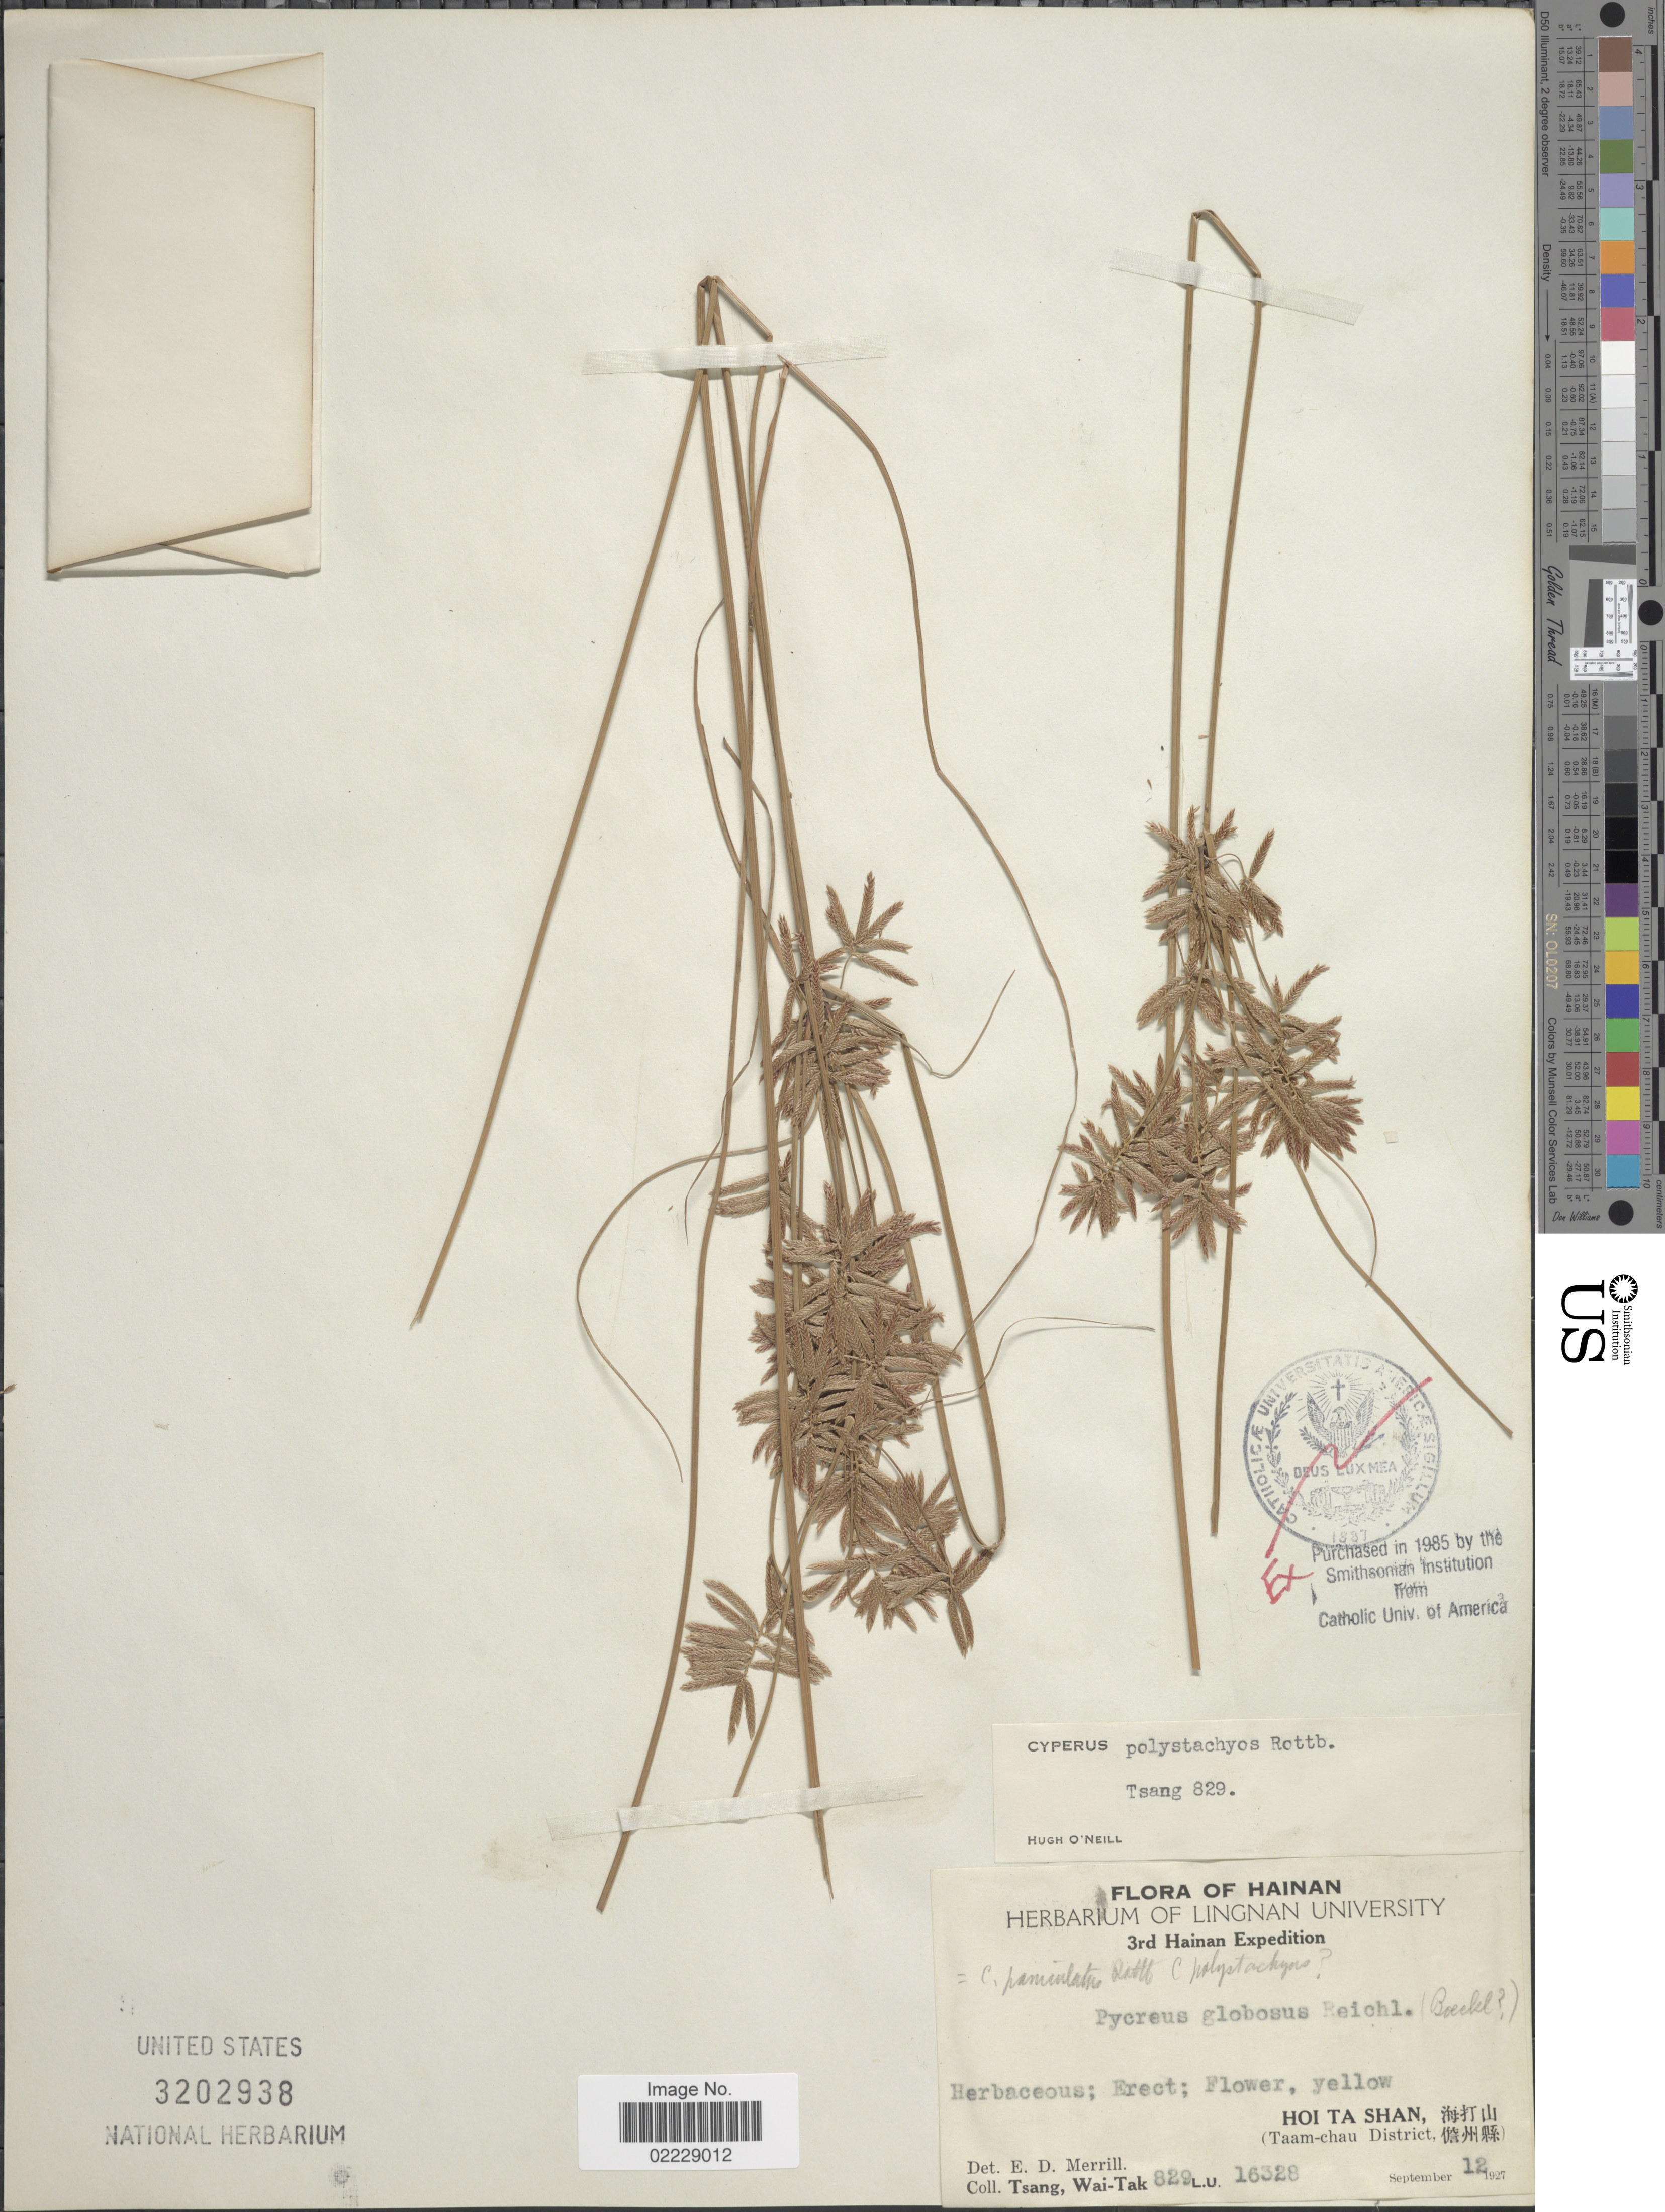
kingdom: Plantae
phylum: Tracheophyta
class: Liliopsida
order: Poales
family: Cyperaceae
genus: Cyperus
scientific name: Cyperus polystachyos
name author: Rottb.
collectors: W. T. Tsang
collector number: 829/L.U. 16328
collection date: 1927-09-12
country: China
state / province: Hainan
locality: Hoi Ta Shan, (Taam-chau District)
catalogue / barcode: US 3202938